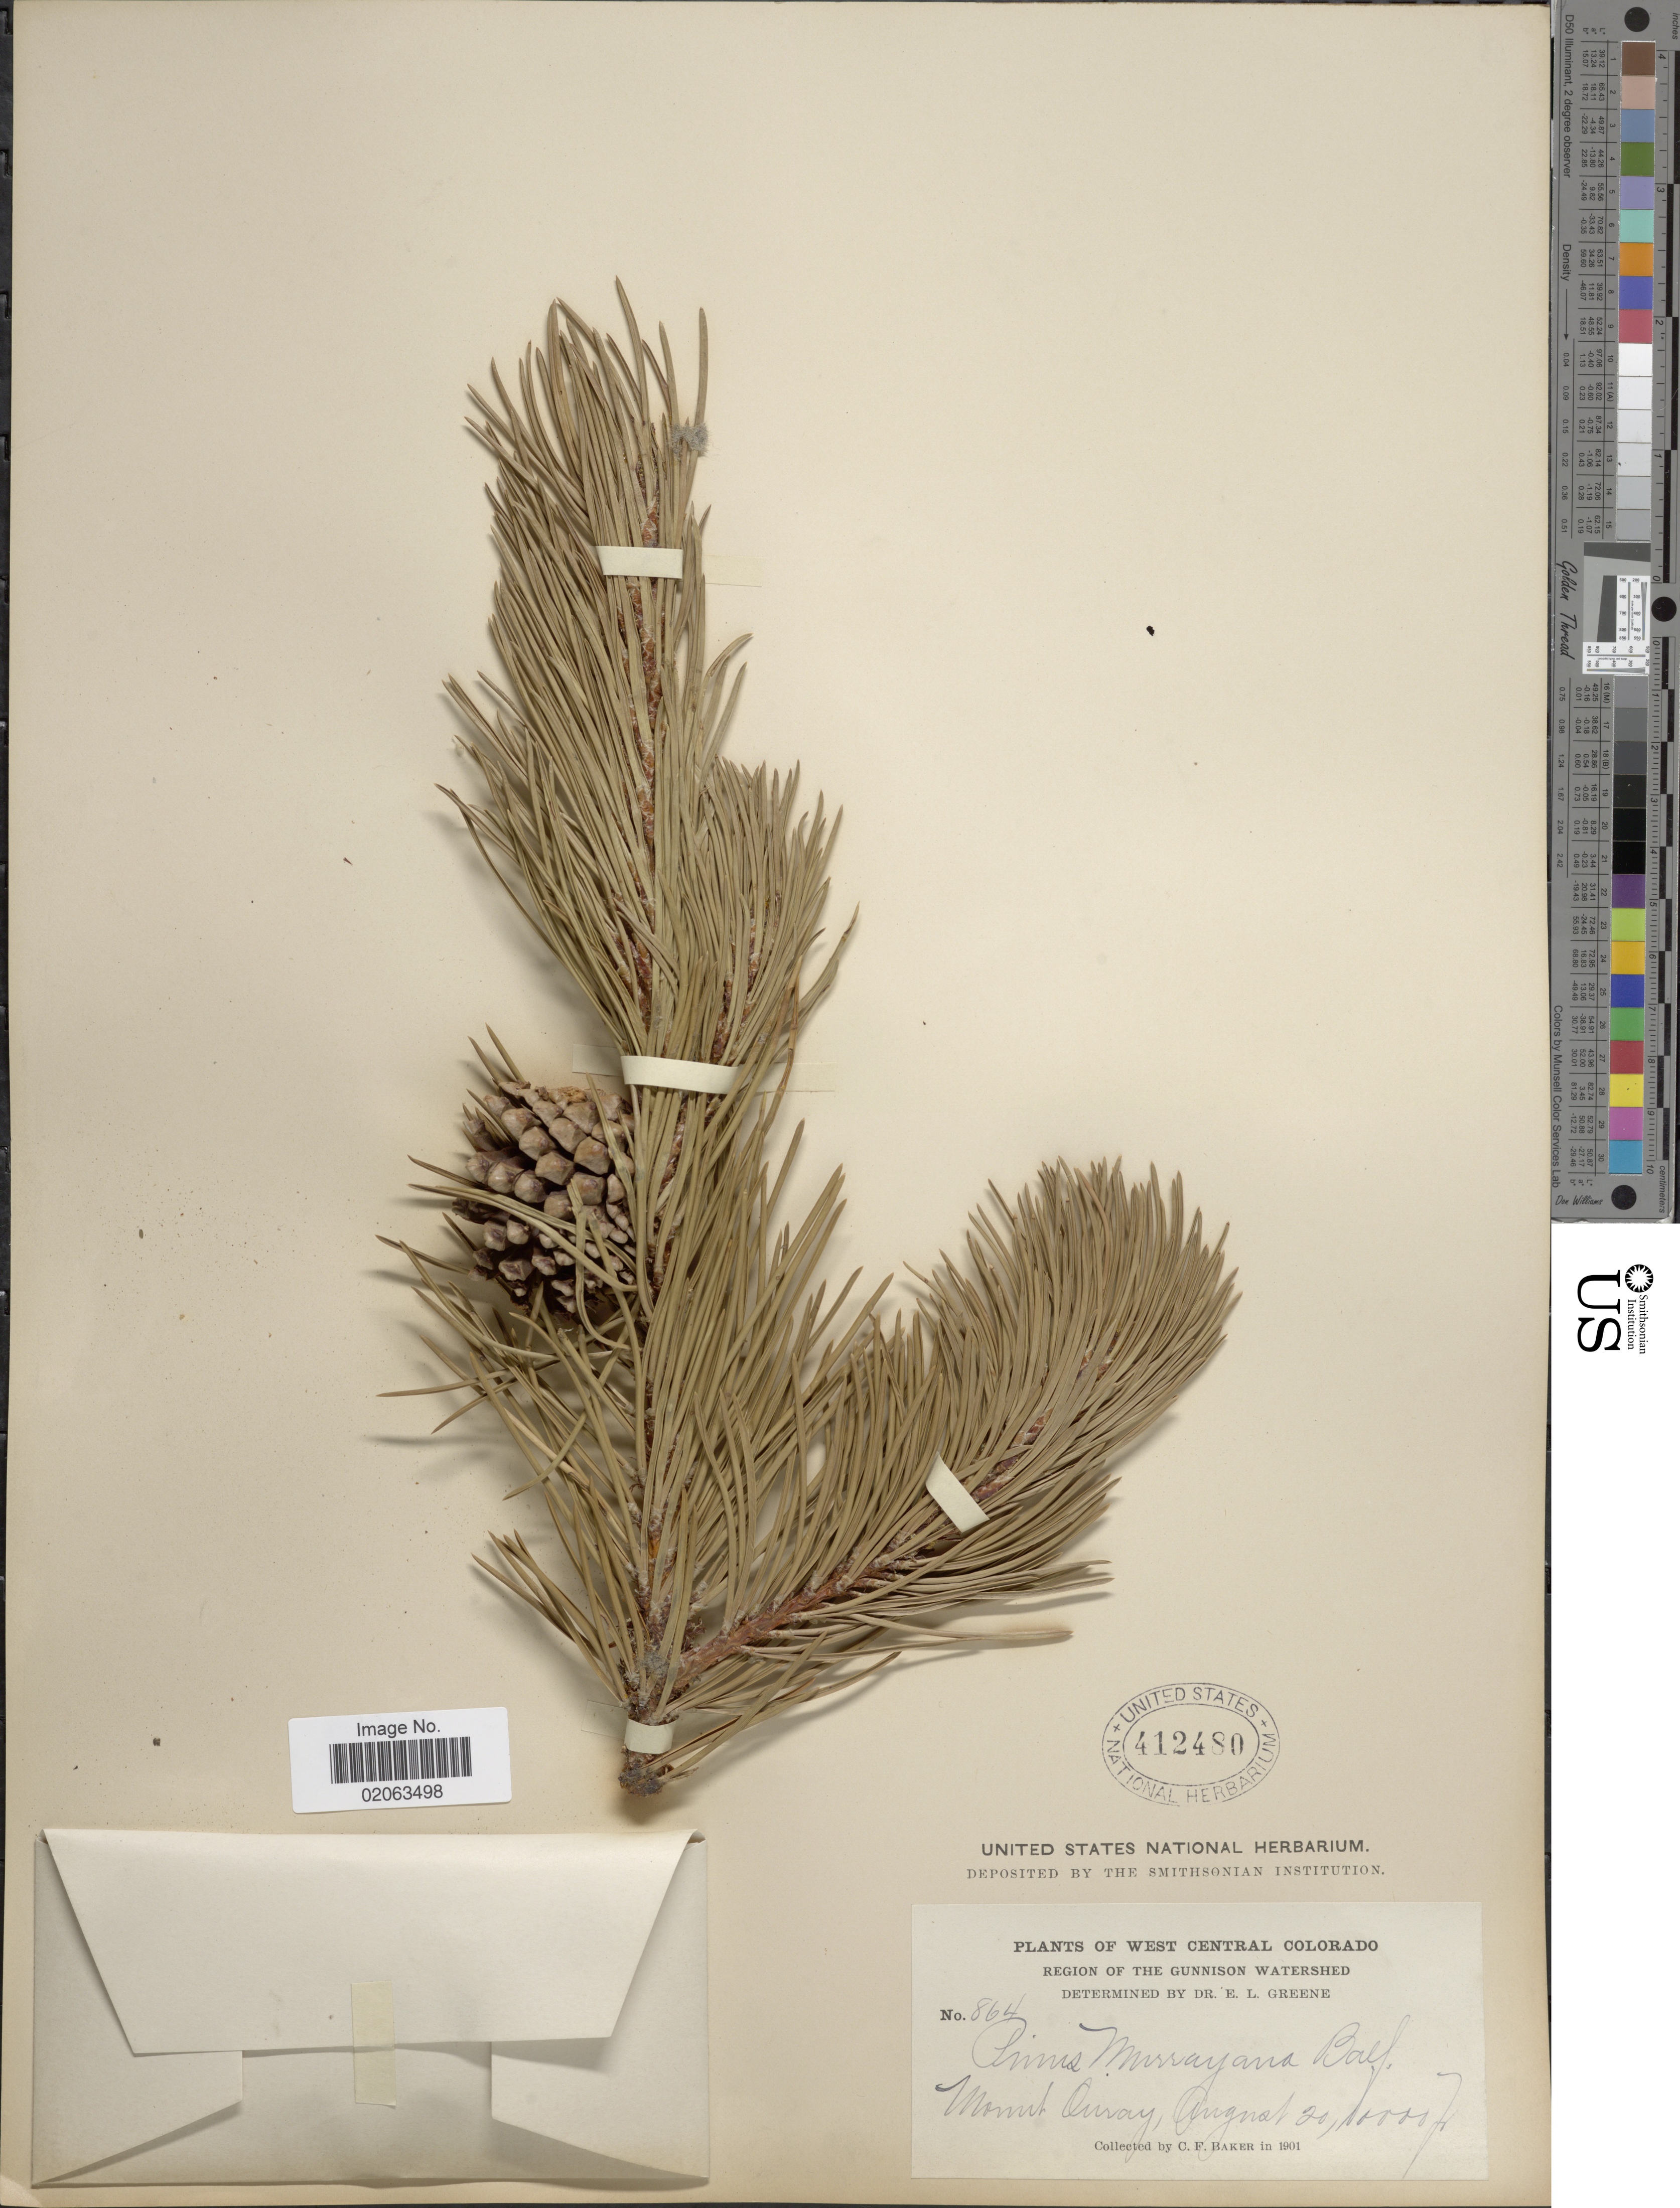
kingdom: Plantae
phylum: Tracheophyta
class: Pinopsida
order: Pinales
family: Pinaceae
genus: Pinus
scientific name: Pinus contorta var. latifolia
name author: Engelm. ex S. Watson in C. King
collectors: C. F. Baker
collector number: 864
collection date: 1901-08-20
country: United States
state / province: Colorado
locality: West Central Colorado. Region of the Gunnison Watershed. Mount Ouray.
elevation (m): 1829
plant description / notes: No precise locality correction needed.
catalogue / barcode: US 412480